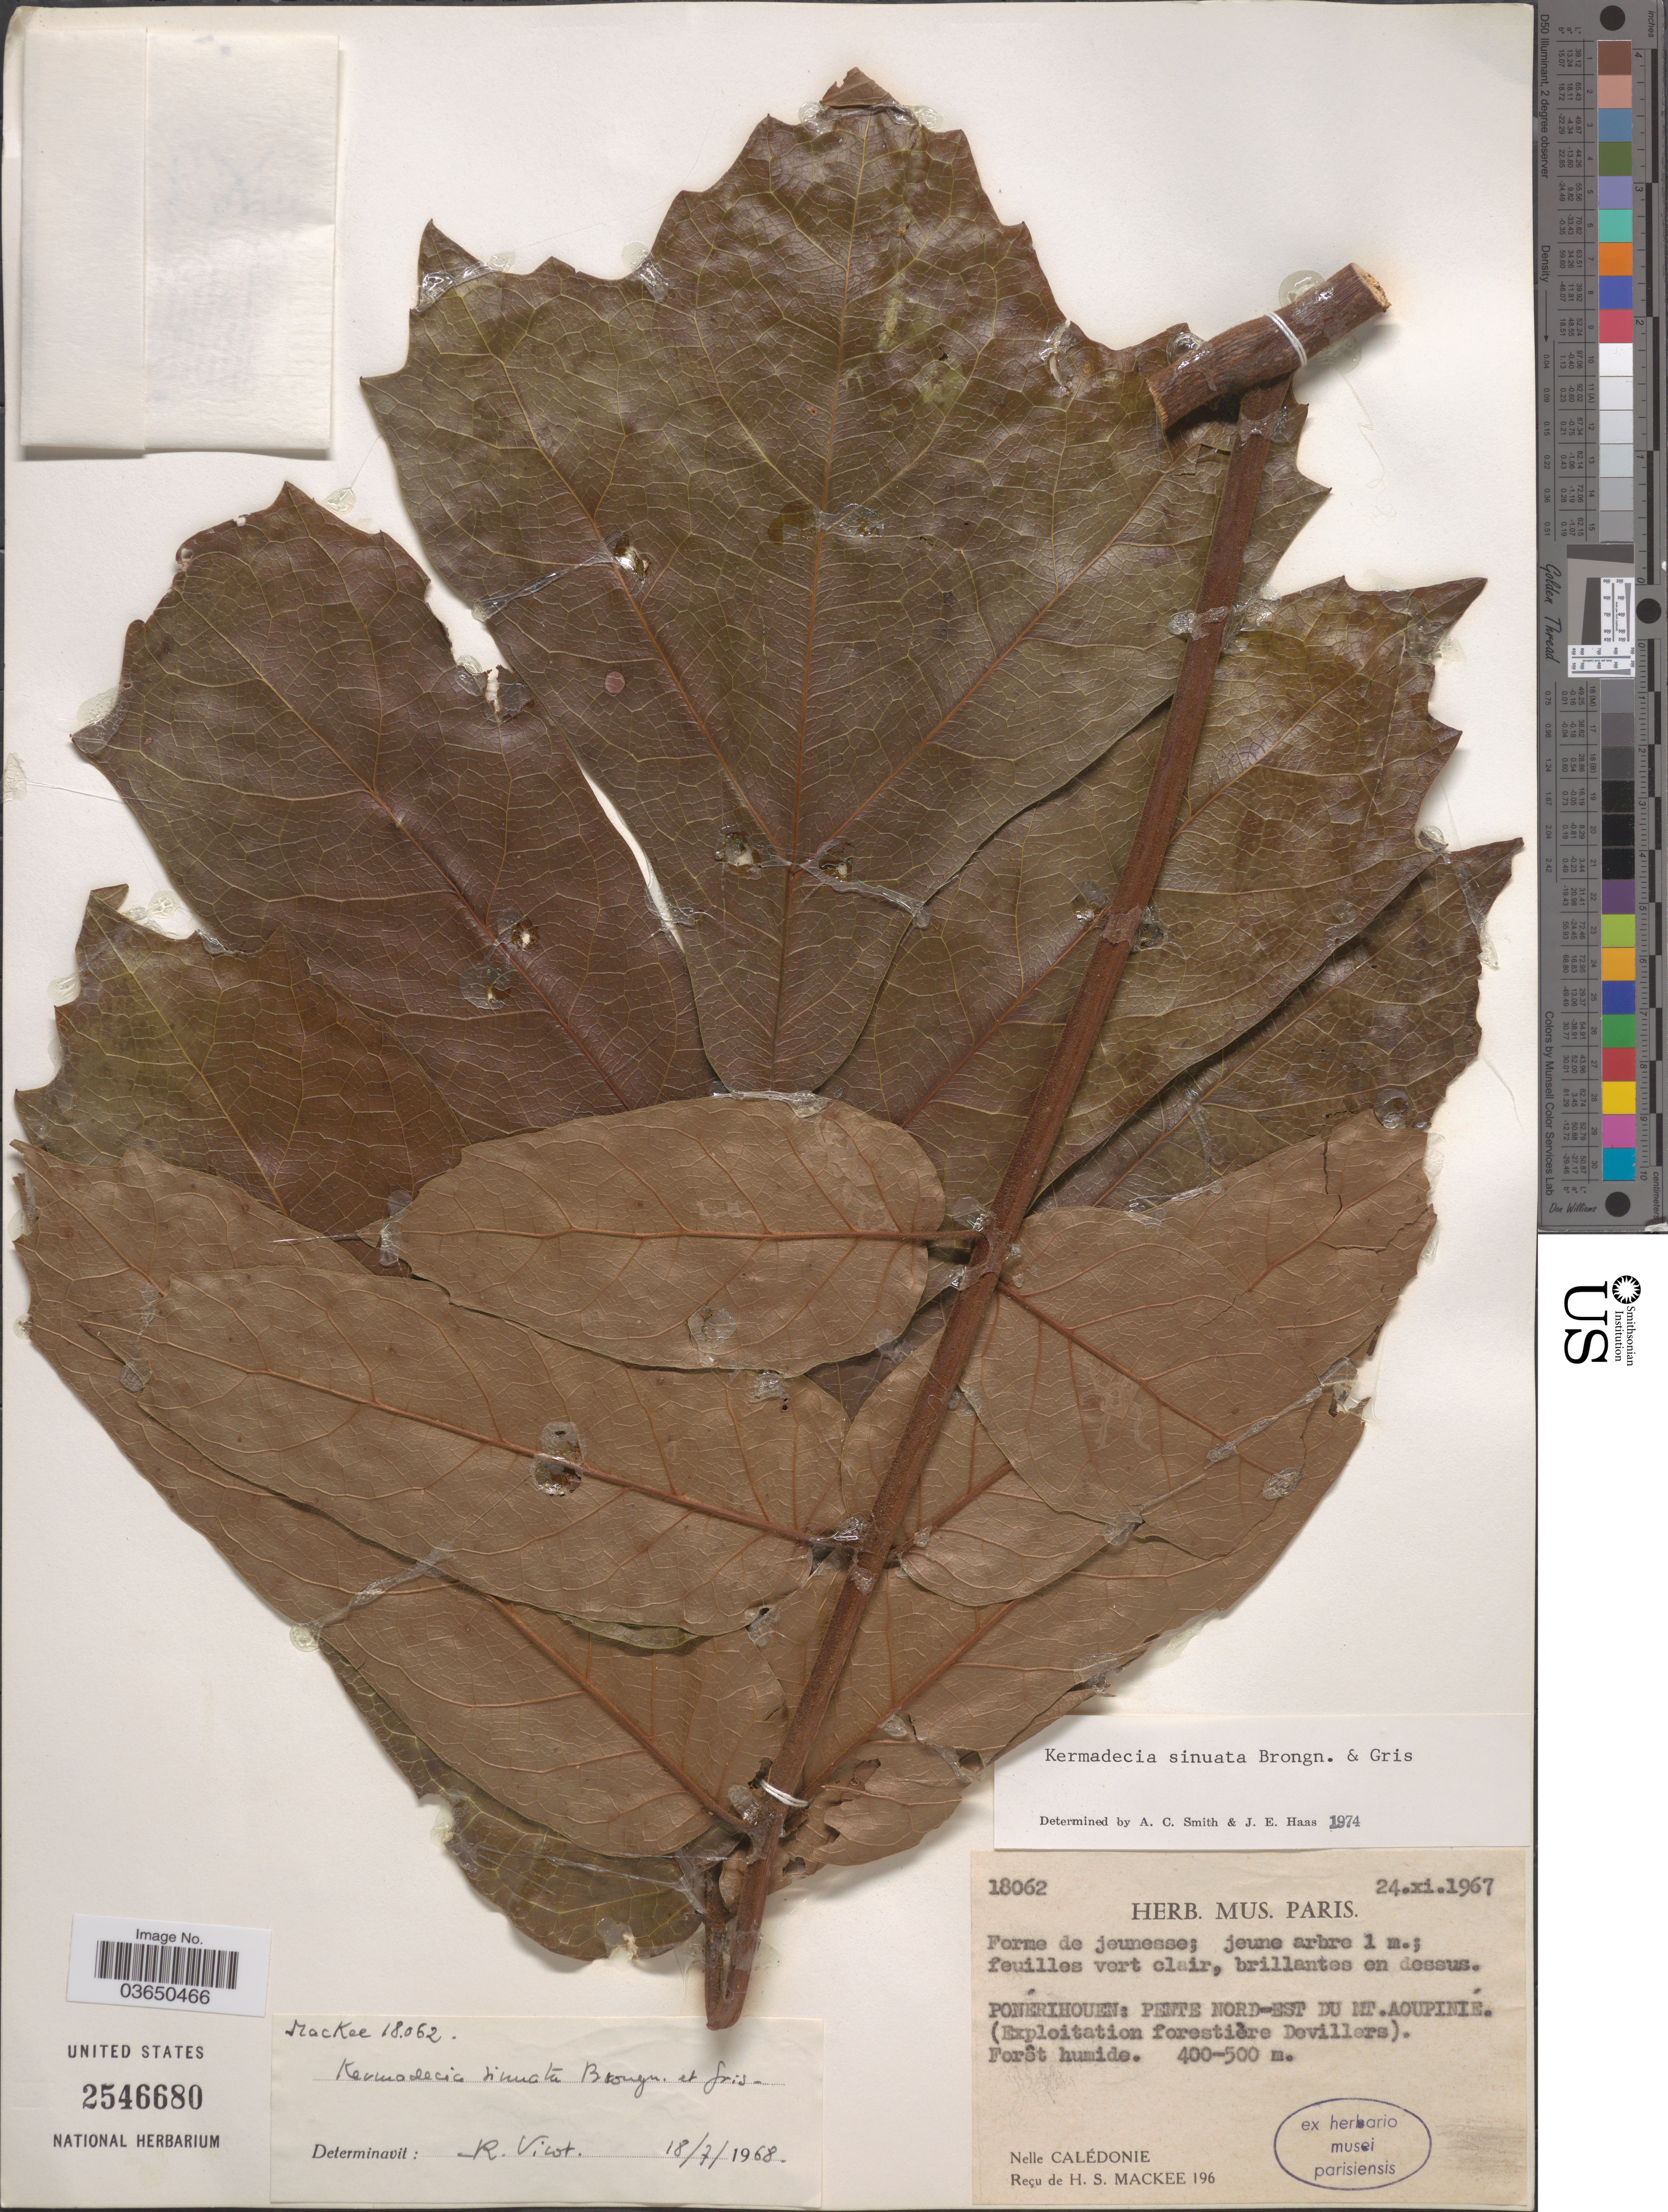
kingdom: Plantae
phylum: Tracheophyta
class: Magnoliopsida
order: Proteales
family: Proteaceae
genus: Kermadecia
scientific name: Kermadecia sinuata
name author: Brongn. & Gris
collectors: H. Mackee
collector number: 18062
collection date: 1967-11-24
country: New Caledonia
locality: Ponerihouen: Pente Nord-Est du Mt. Aoupinie (Exploitation forestière Devillers). Nelle Calédonie.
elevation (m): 400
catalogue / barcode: US 2546680